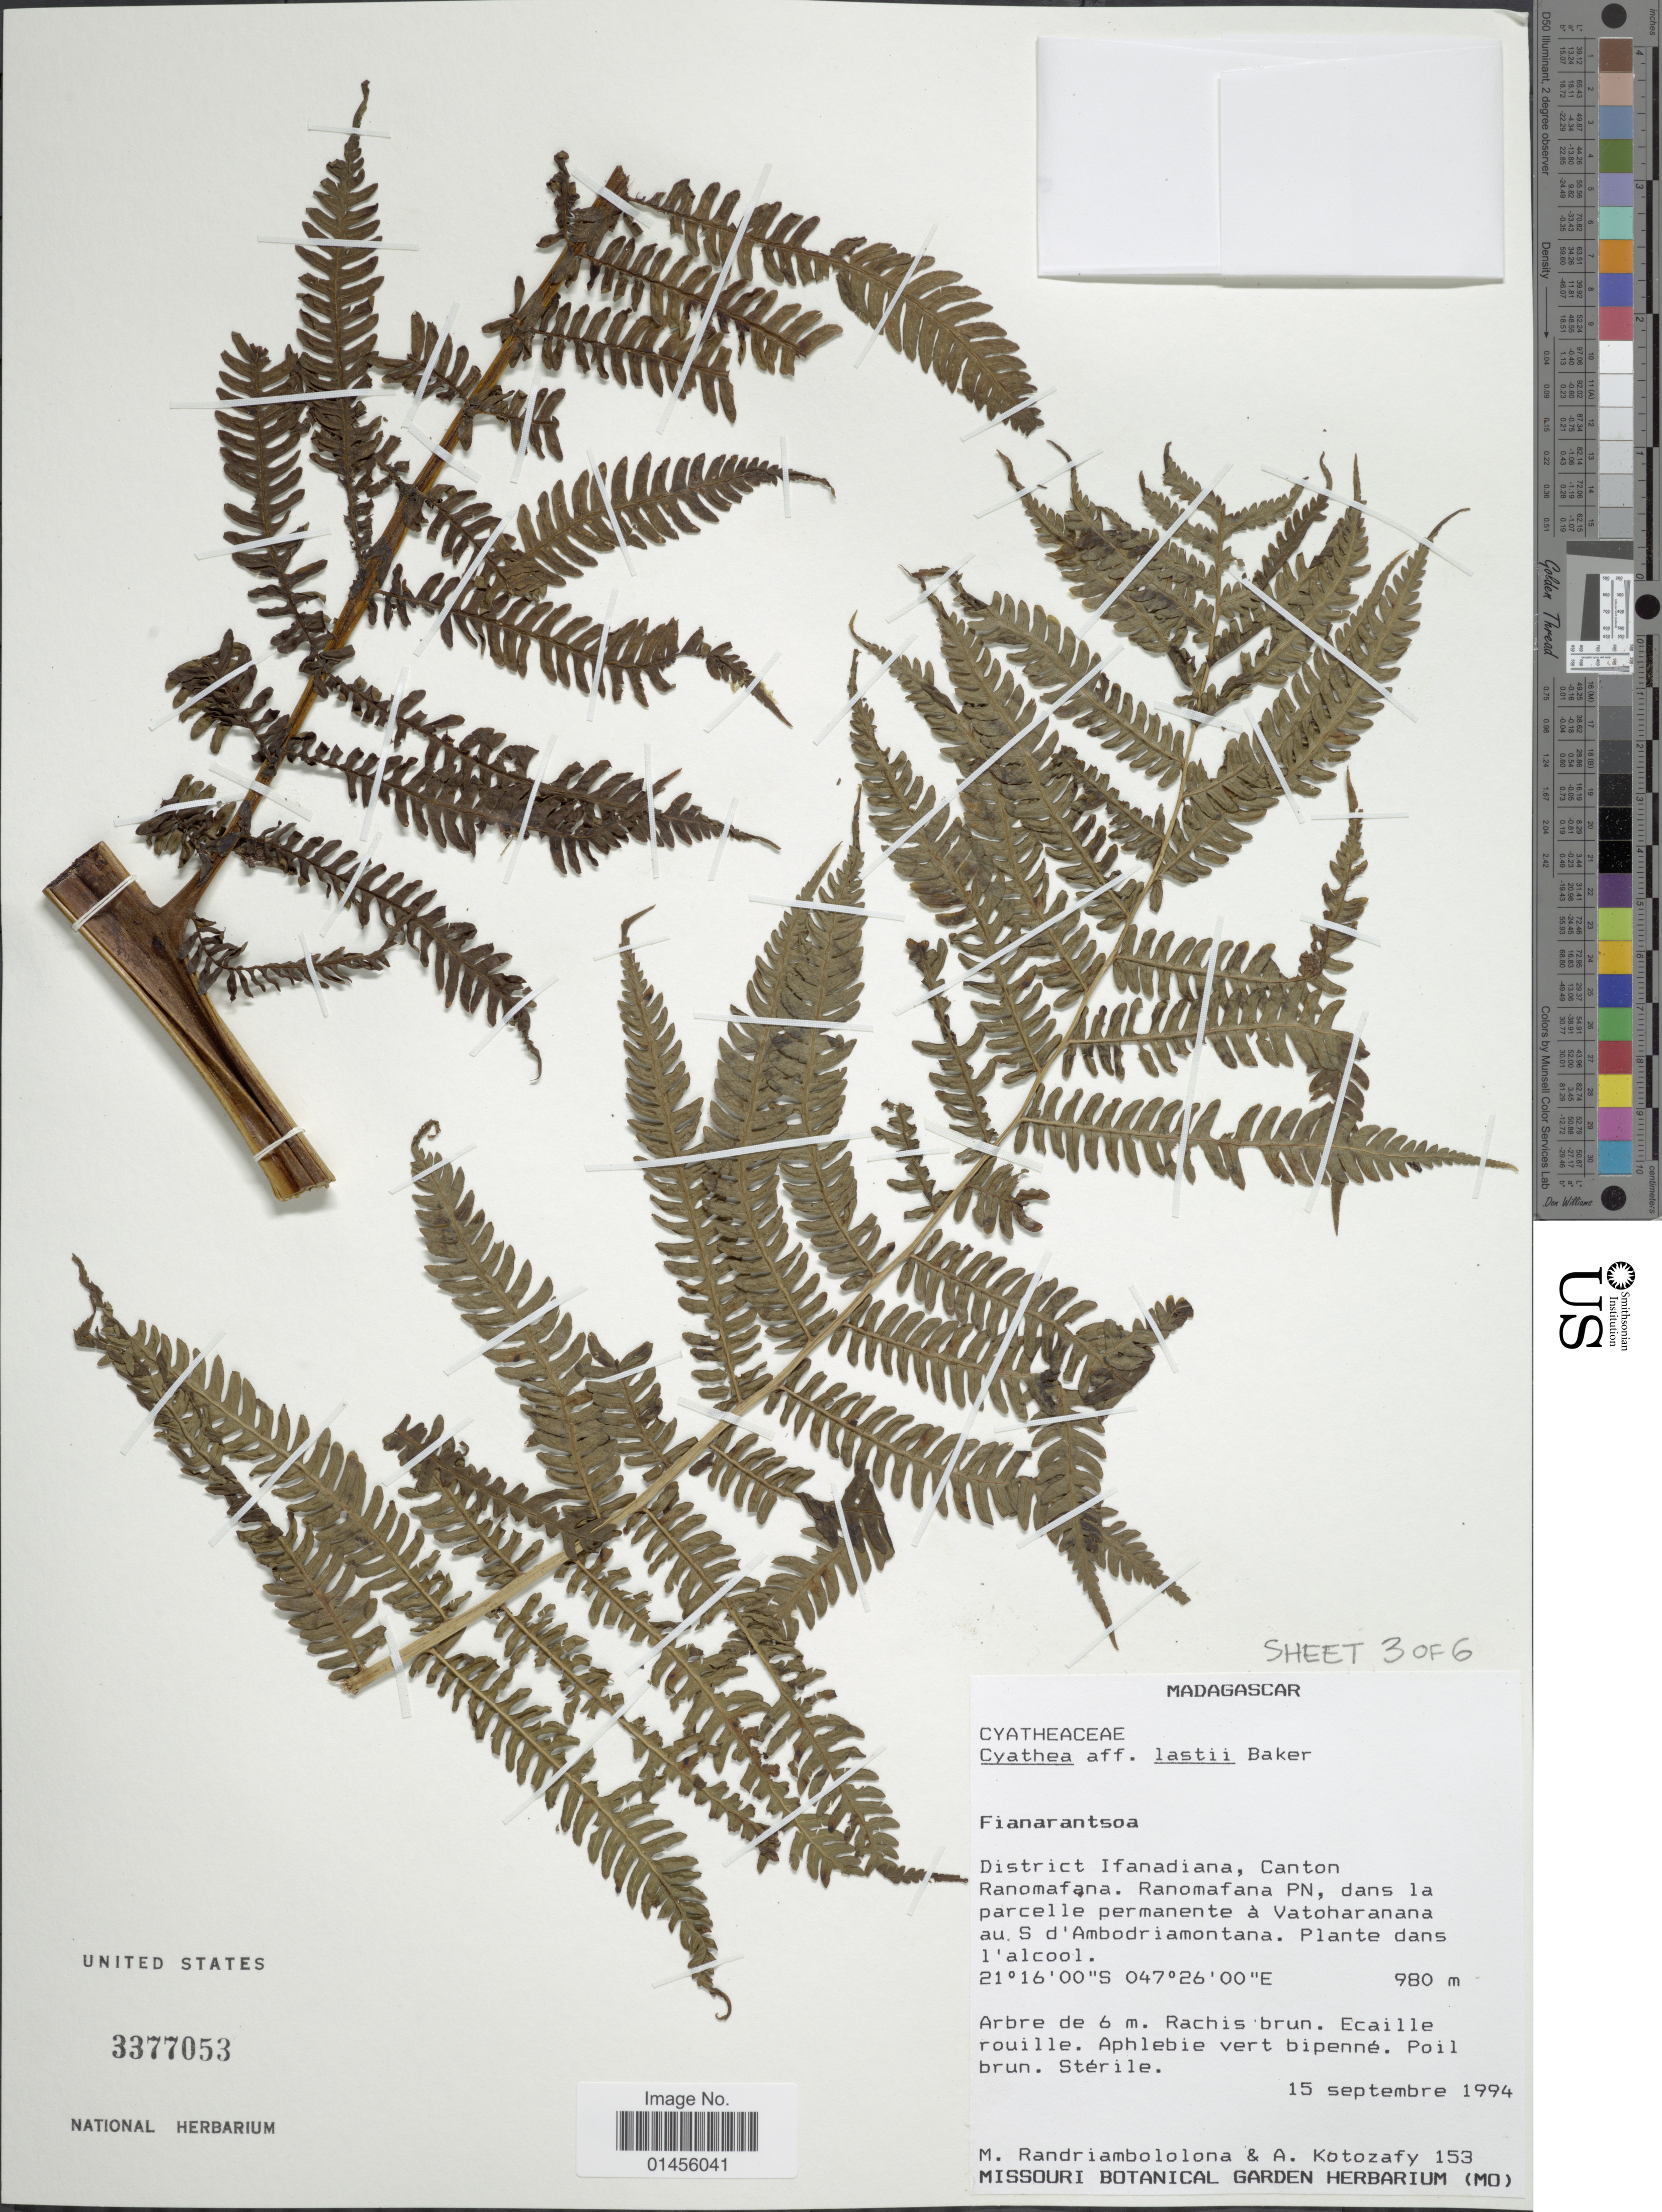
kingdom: Plantae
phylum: Tracheophyta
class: Polypodiopsida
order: Cyatheales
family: Cyatheaceae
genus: Alsophila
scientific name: Alsophila lastii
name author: (Baker) R.M. Tryon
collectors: M. Randriambololona & A. Kotozafy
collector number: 153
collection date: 1994-09-15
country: Madagascar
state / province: Vatovavy Fitovinany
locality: District Ifanadiana, canton Ranomafana, Ranomafana PN, dans la parcelle permanente a Vatoharanana au S d' Ambodriamontana dans l'alcool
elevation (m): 980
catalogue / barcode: US 3377053